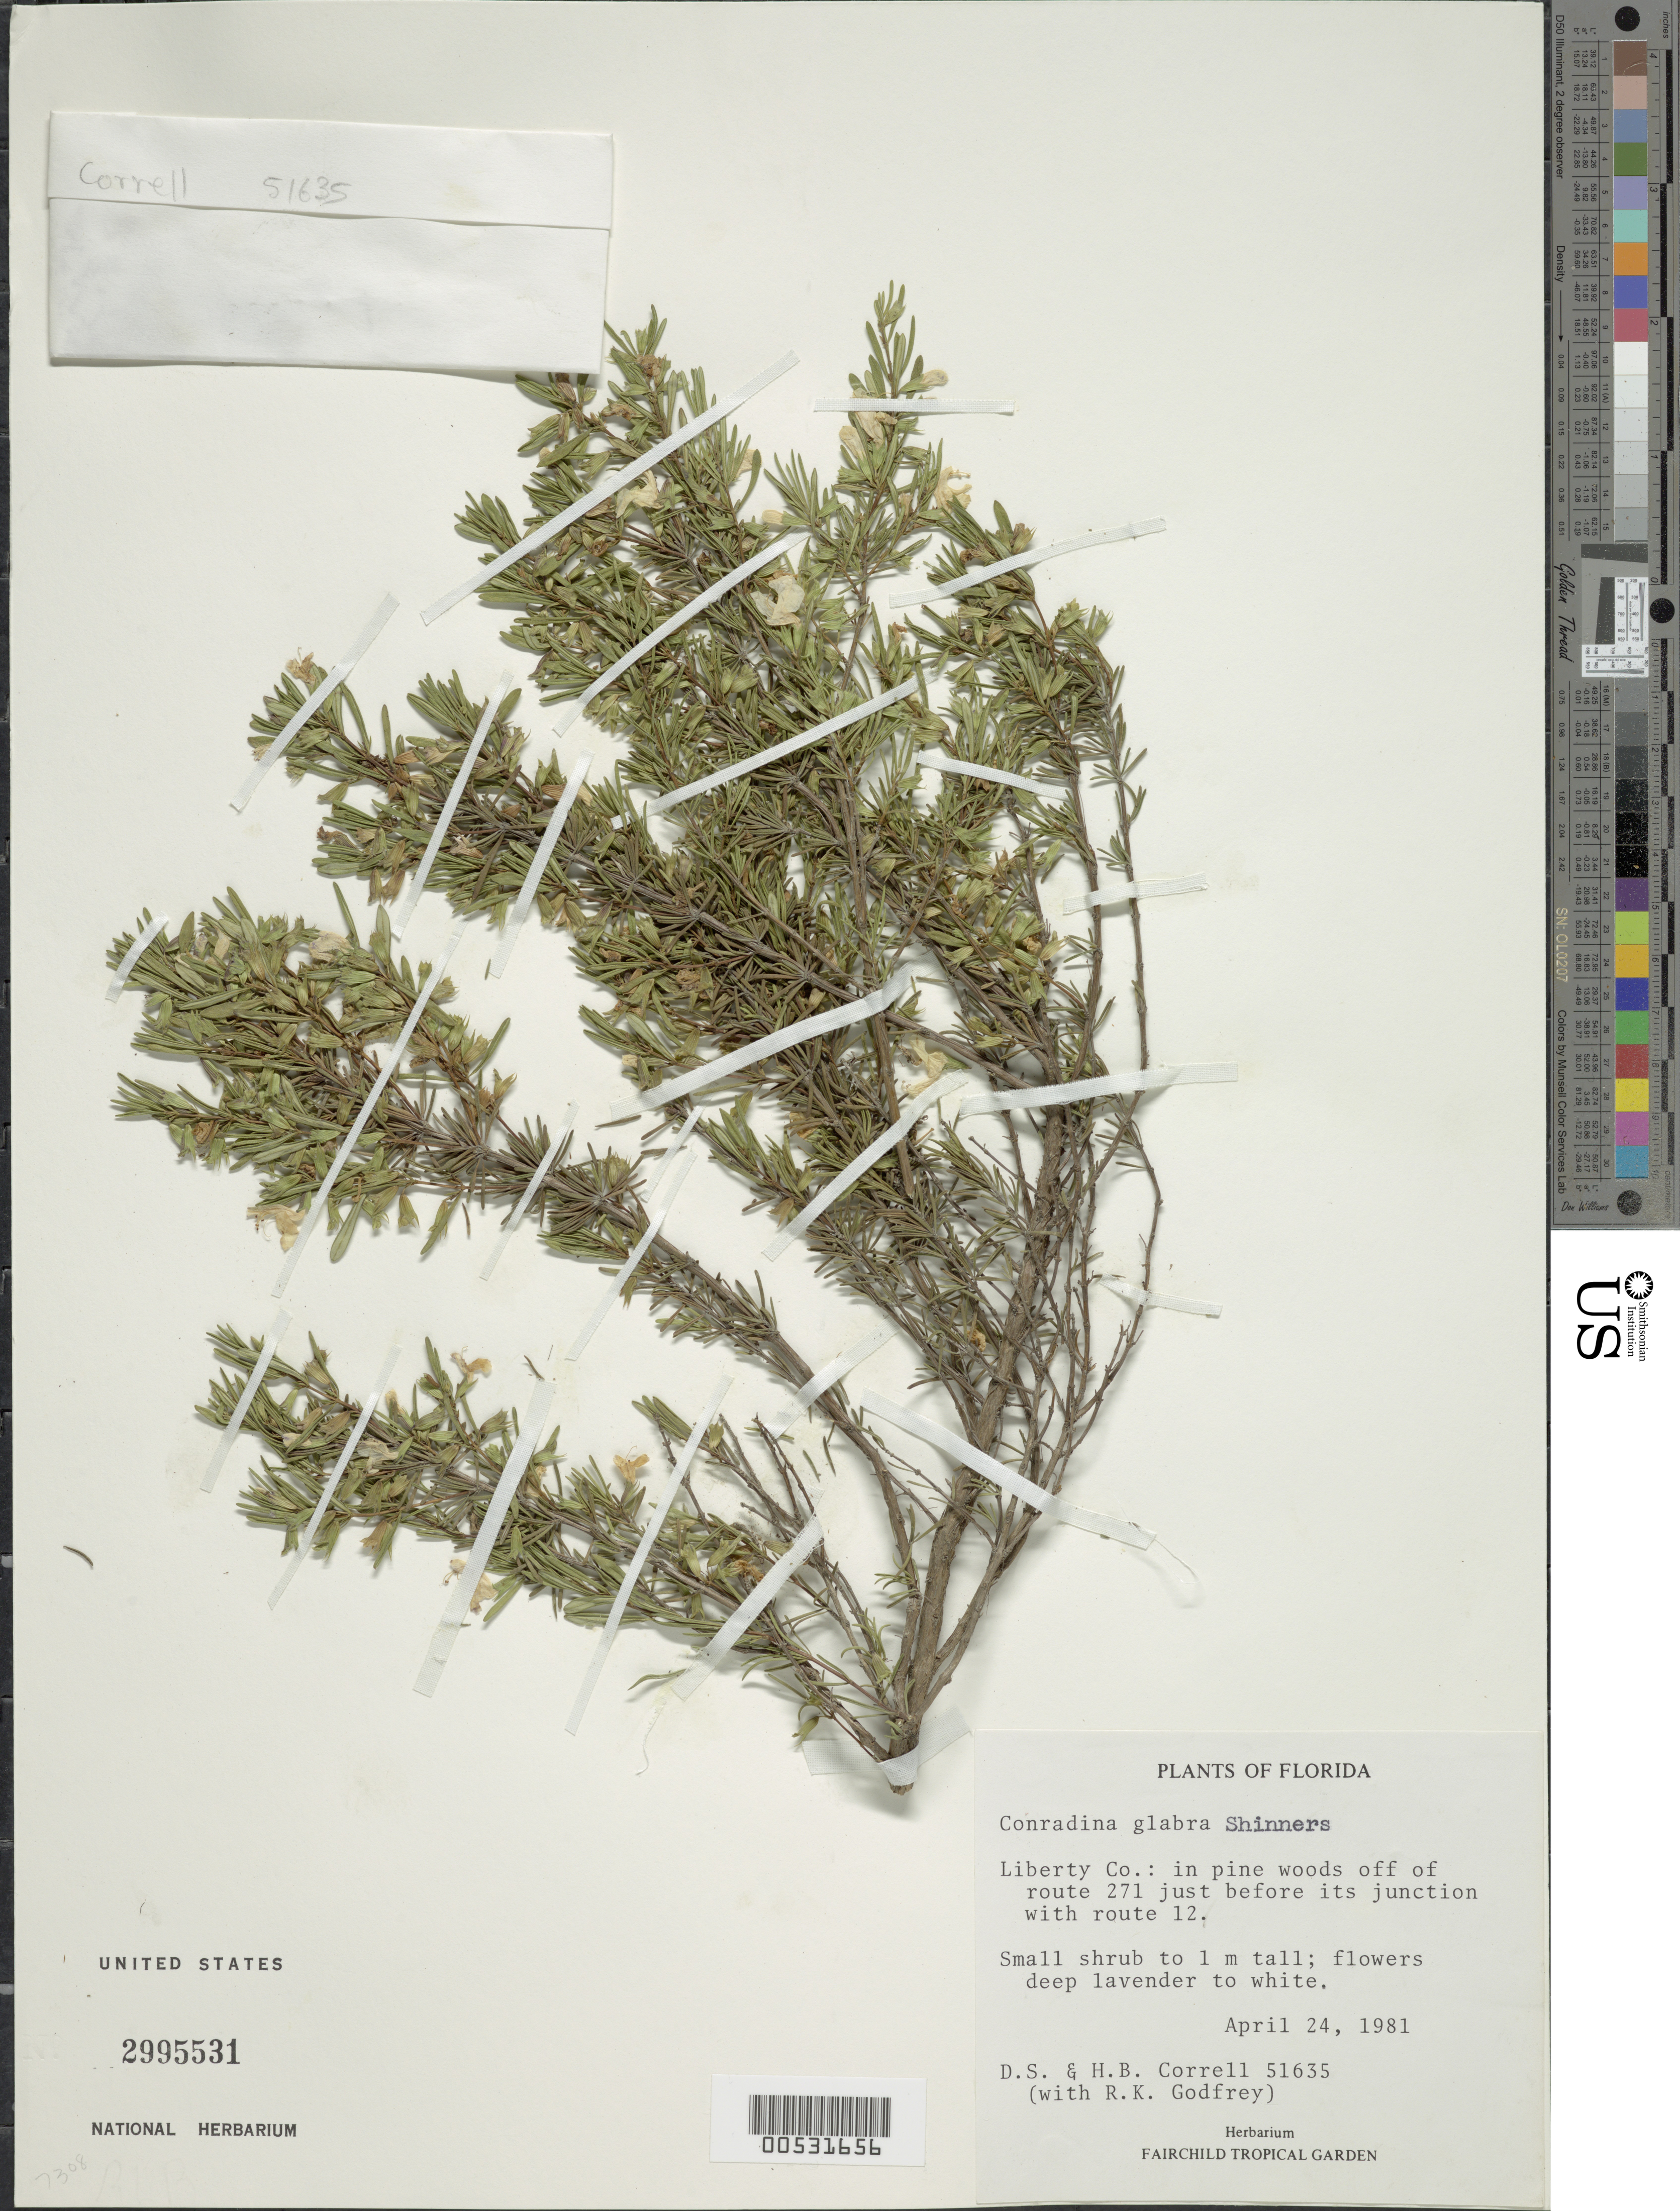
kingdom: Plantae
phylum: Tracheophyta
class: Magnoliopsida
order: Lamiales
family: Lamiaceae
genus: Conradina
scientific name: Conradina glabra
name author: Shinners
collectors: D. S. Correll, H. Correll & R. K. Godfrey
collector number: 51635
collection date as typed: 24 Apr 1981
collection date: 1981-04-24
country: United States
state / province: Florida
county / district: Liberty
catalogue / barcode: US 2995531